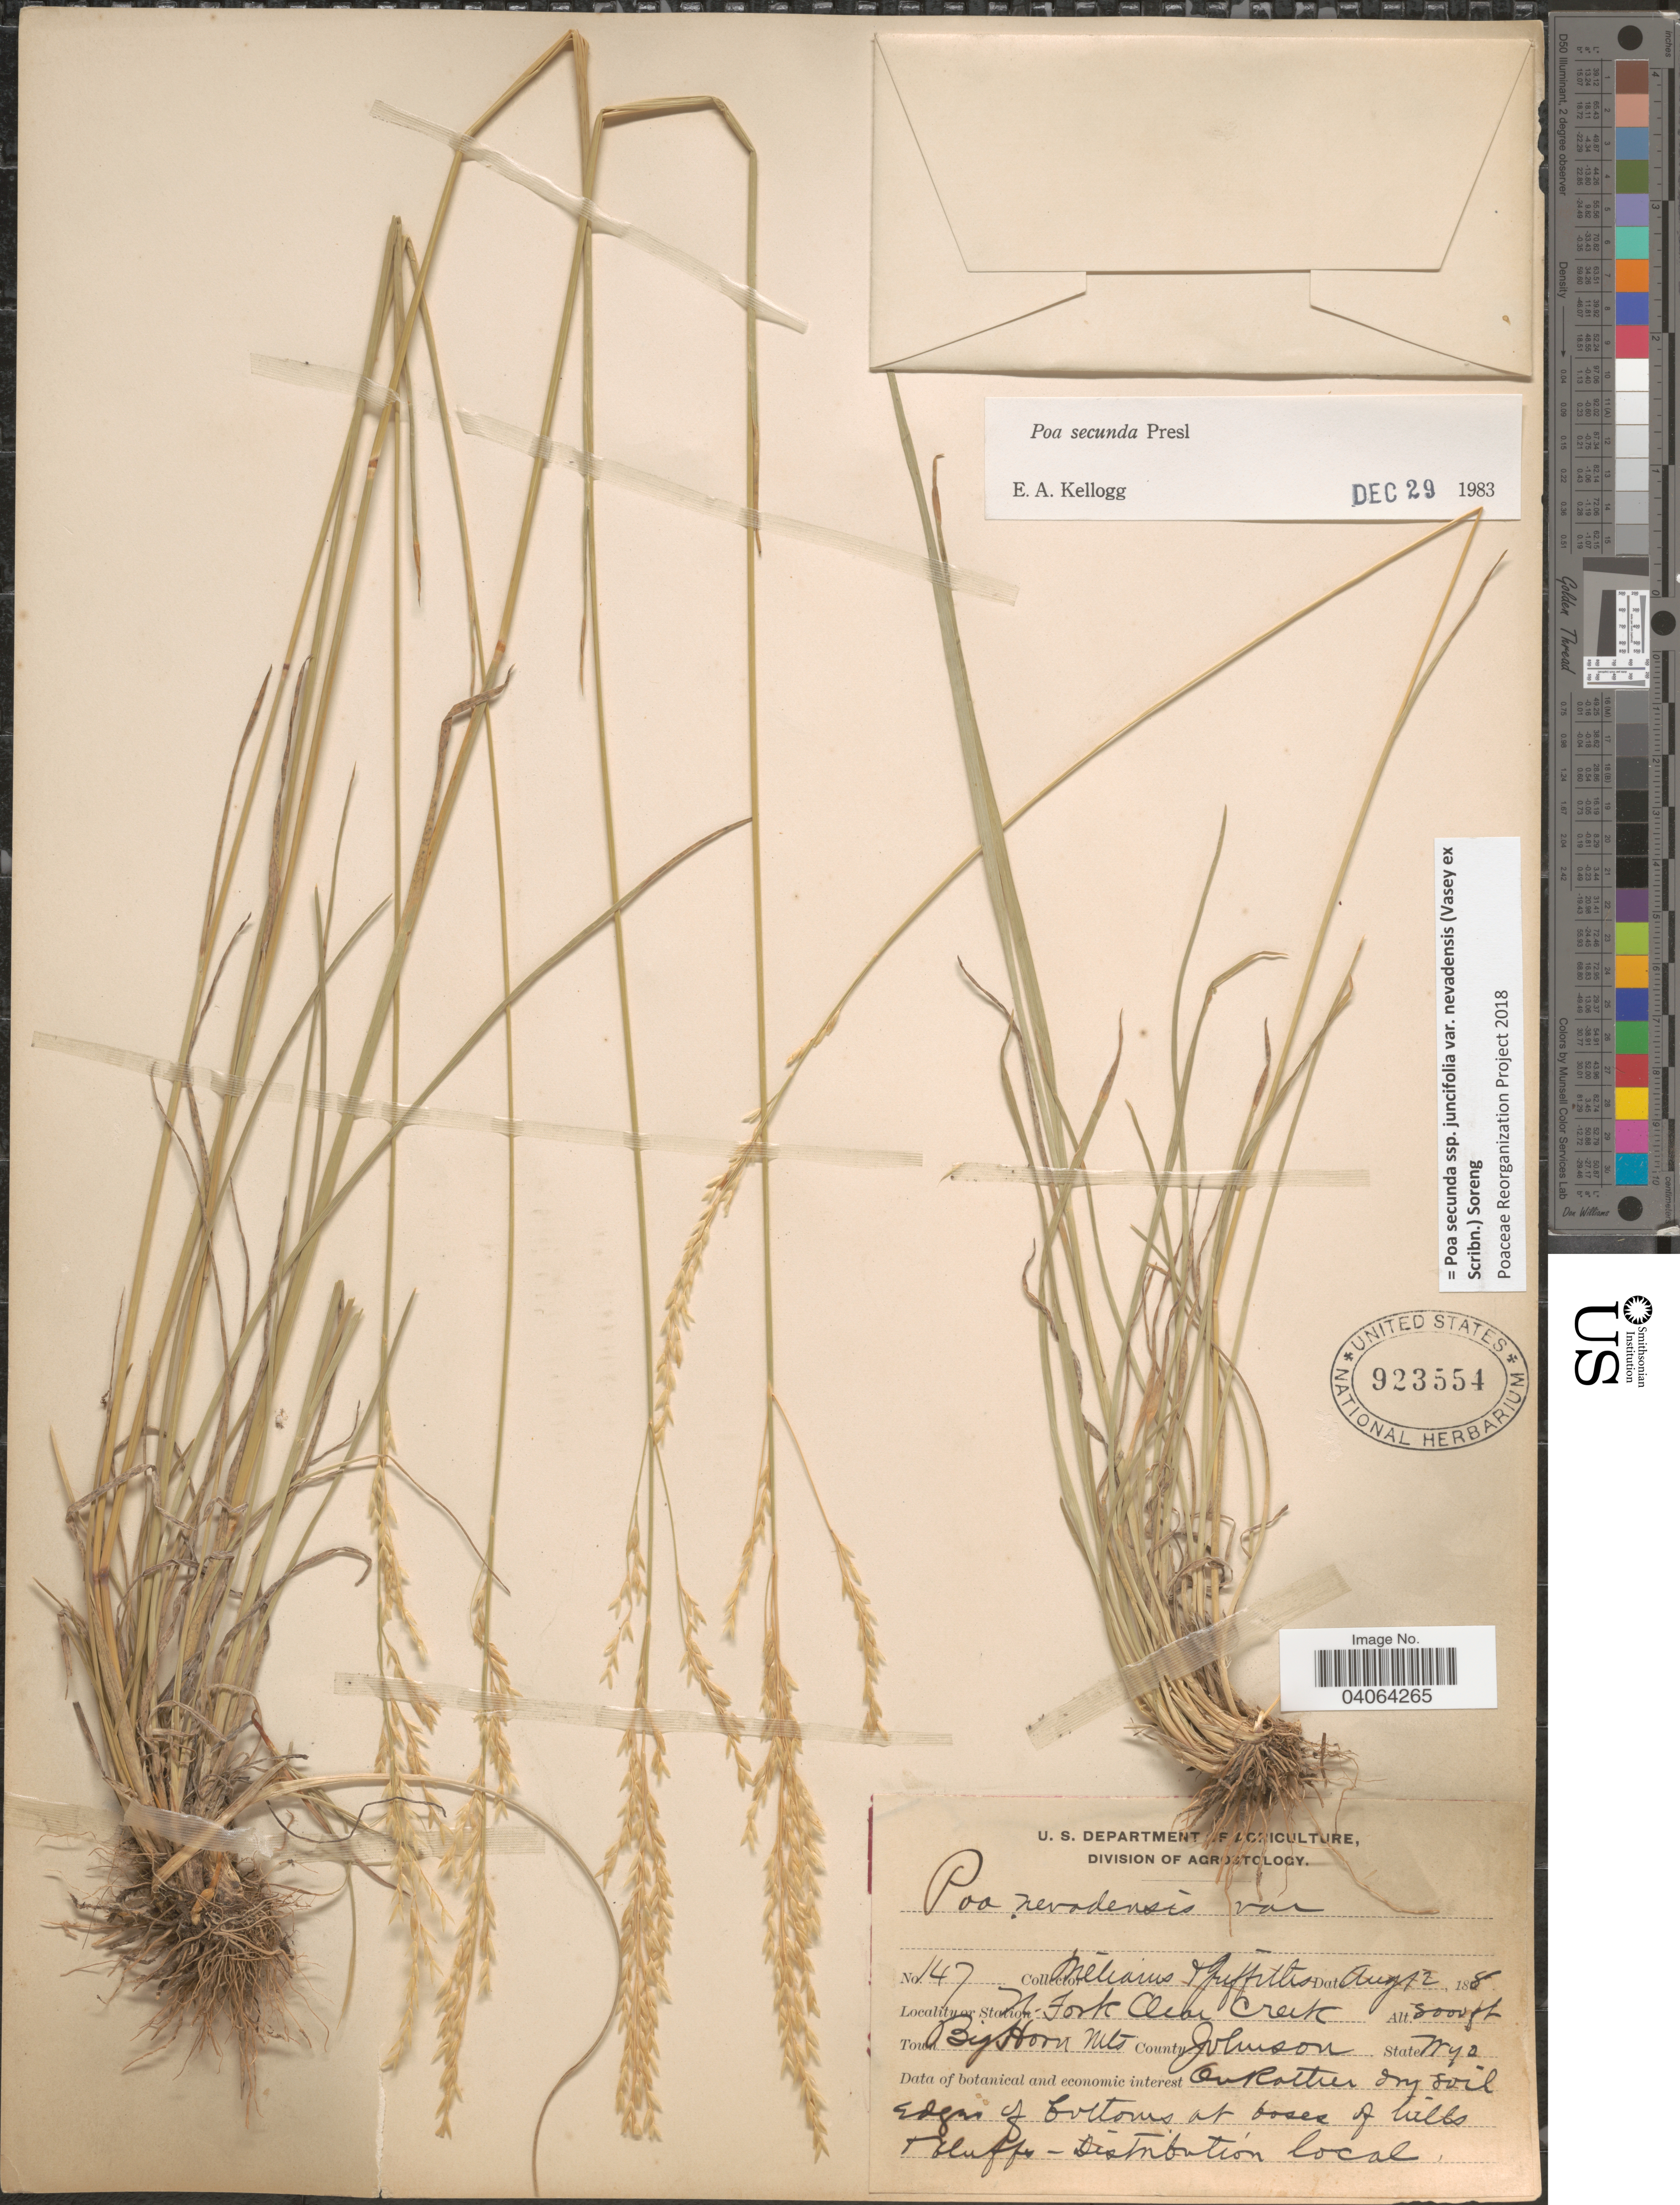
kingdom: Plantae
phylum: Tracheophyta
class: Liliopsida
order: Poales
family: Poaceae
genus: Poa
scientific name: Poa secunda subsp. juncifolia var. nevadensis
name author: (Vasey ex Scribn.) Soreng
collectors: -- Williams & -- Griffiths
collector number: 147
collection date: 1898-08-12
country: United States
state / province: Wyoming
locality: N. Fork Clear Creek. Town Big Horn Mts. County Johnson.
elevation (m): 2438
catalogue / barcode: US 923554